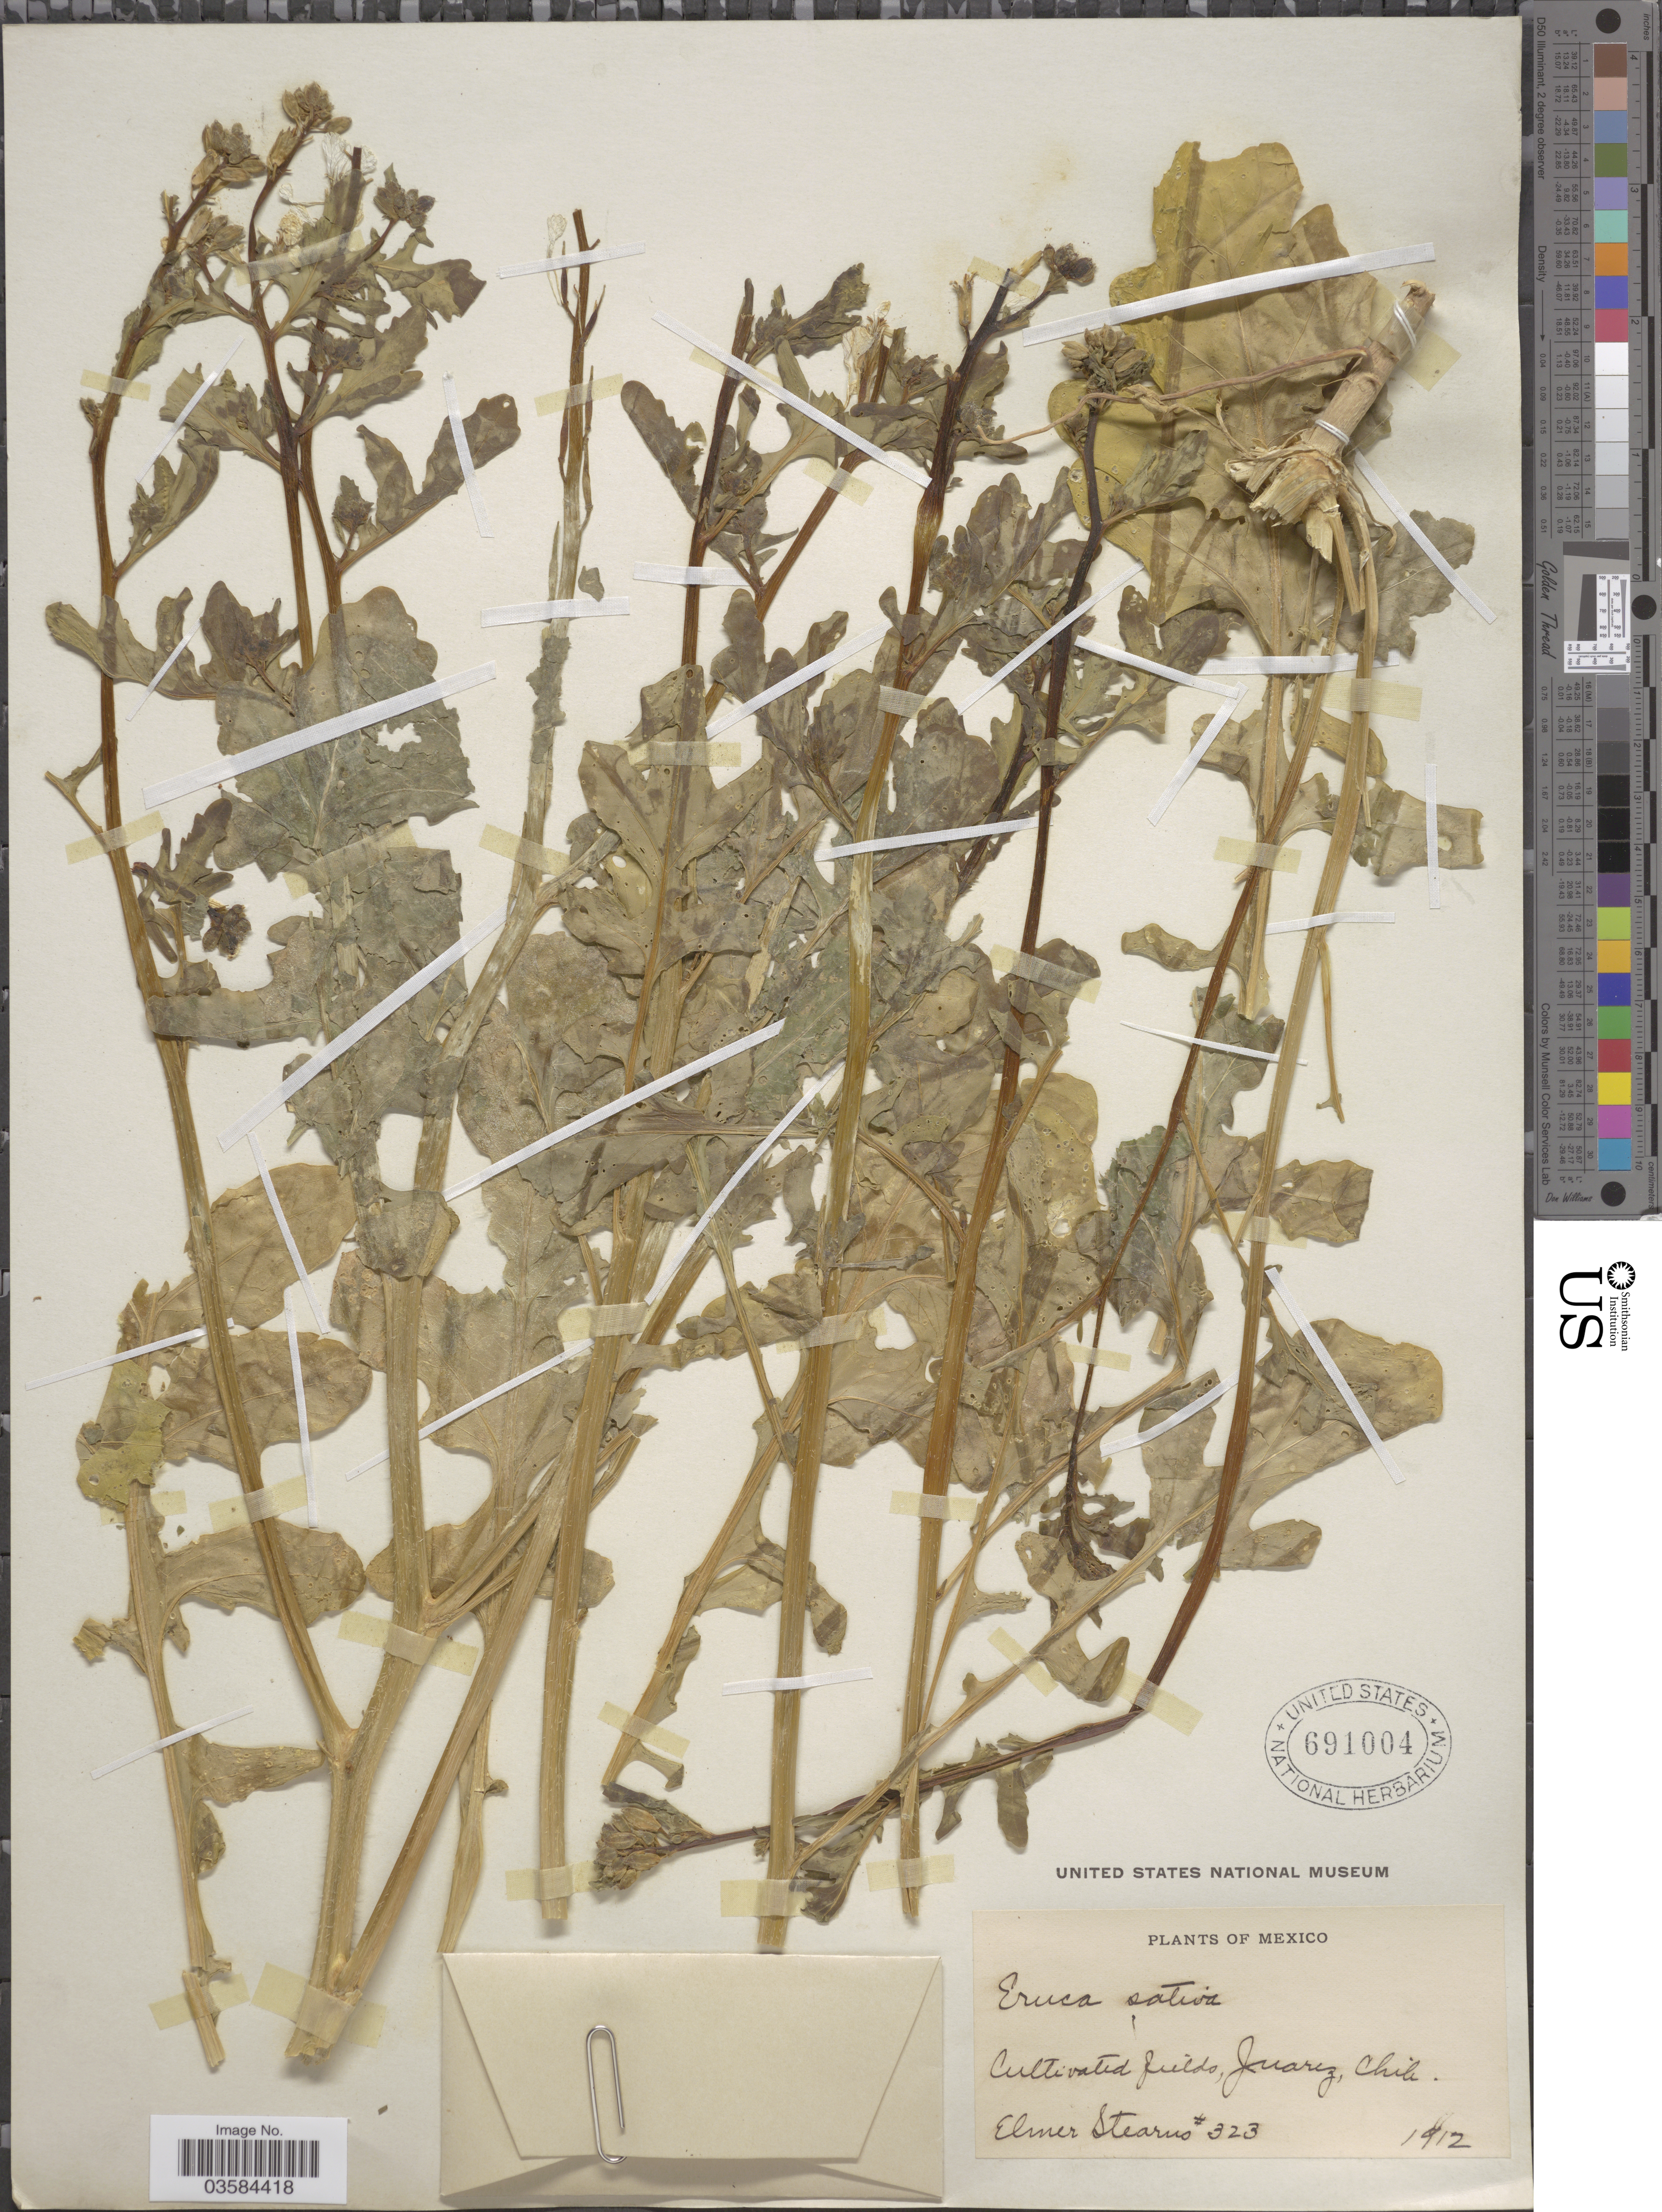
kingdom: Plantae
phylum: Tracheophyta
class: Magnoliopsida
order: Brassicales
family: Brassicaceae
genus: Eruca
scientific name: Eruca vesicaria subsp. sativa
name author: (Mill.) Thell.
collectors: E. Stearns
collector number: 323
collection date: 1912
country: Mexico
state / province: Chihuahua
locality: Cultivated fields, Juarez.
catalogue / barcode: US 691004